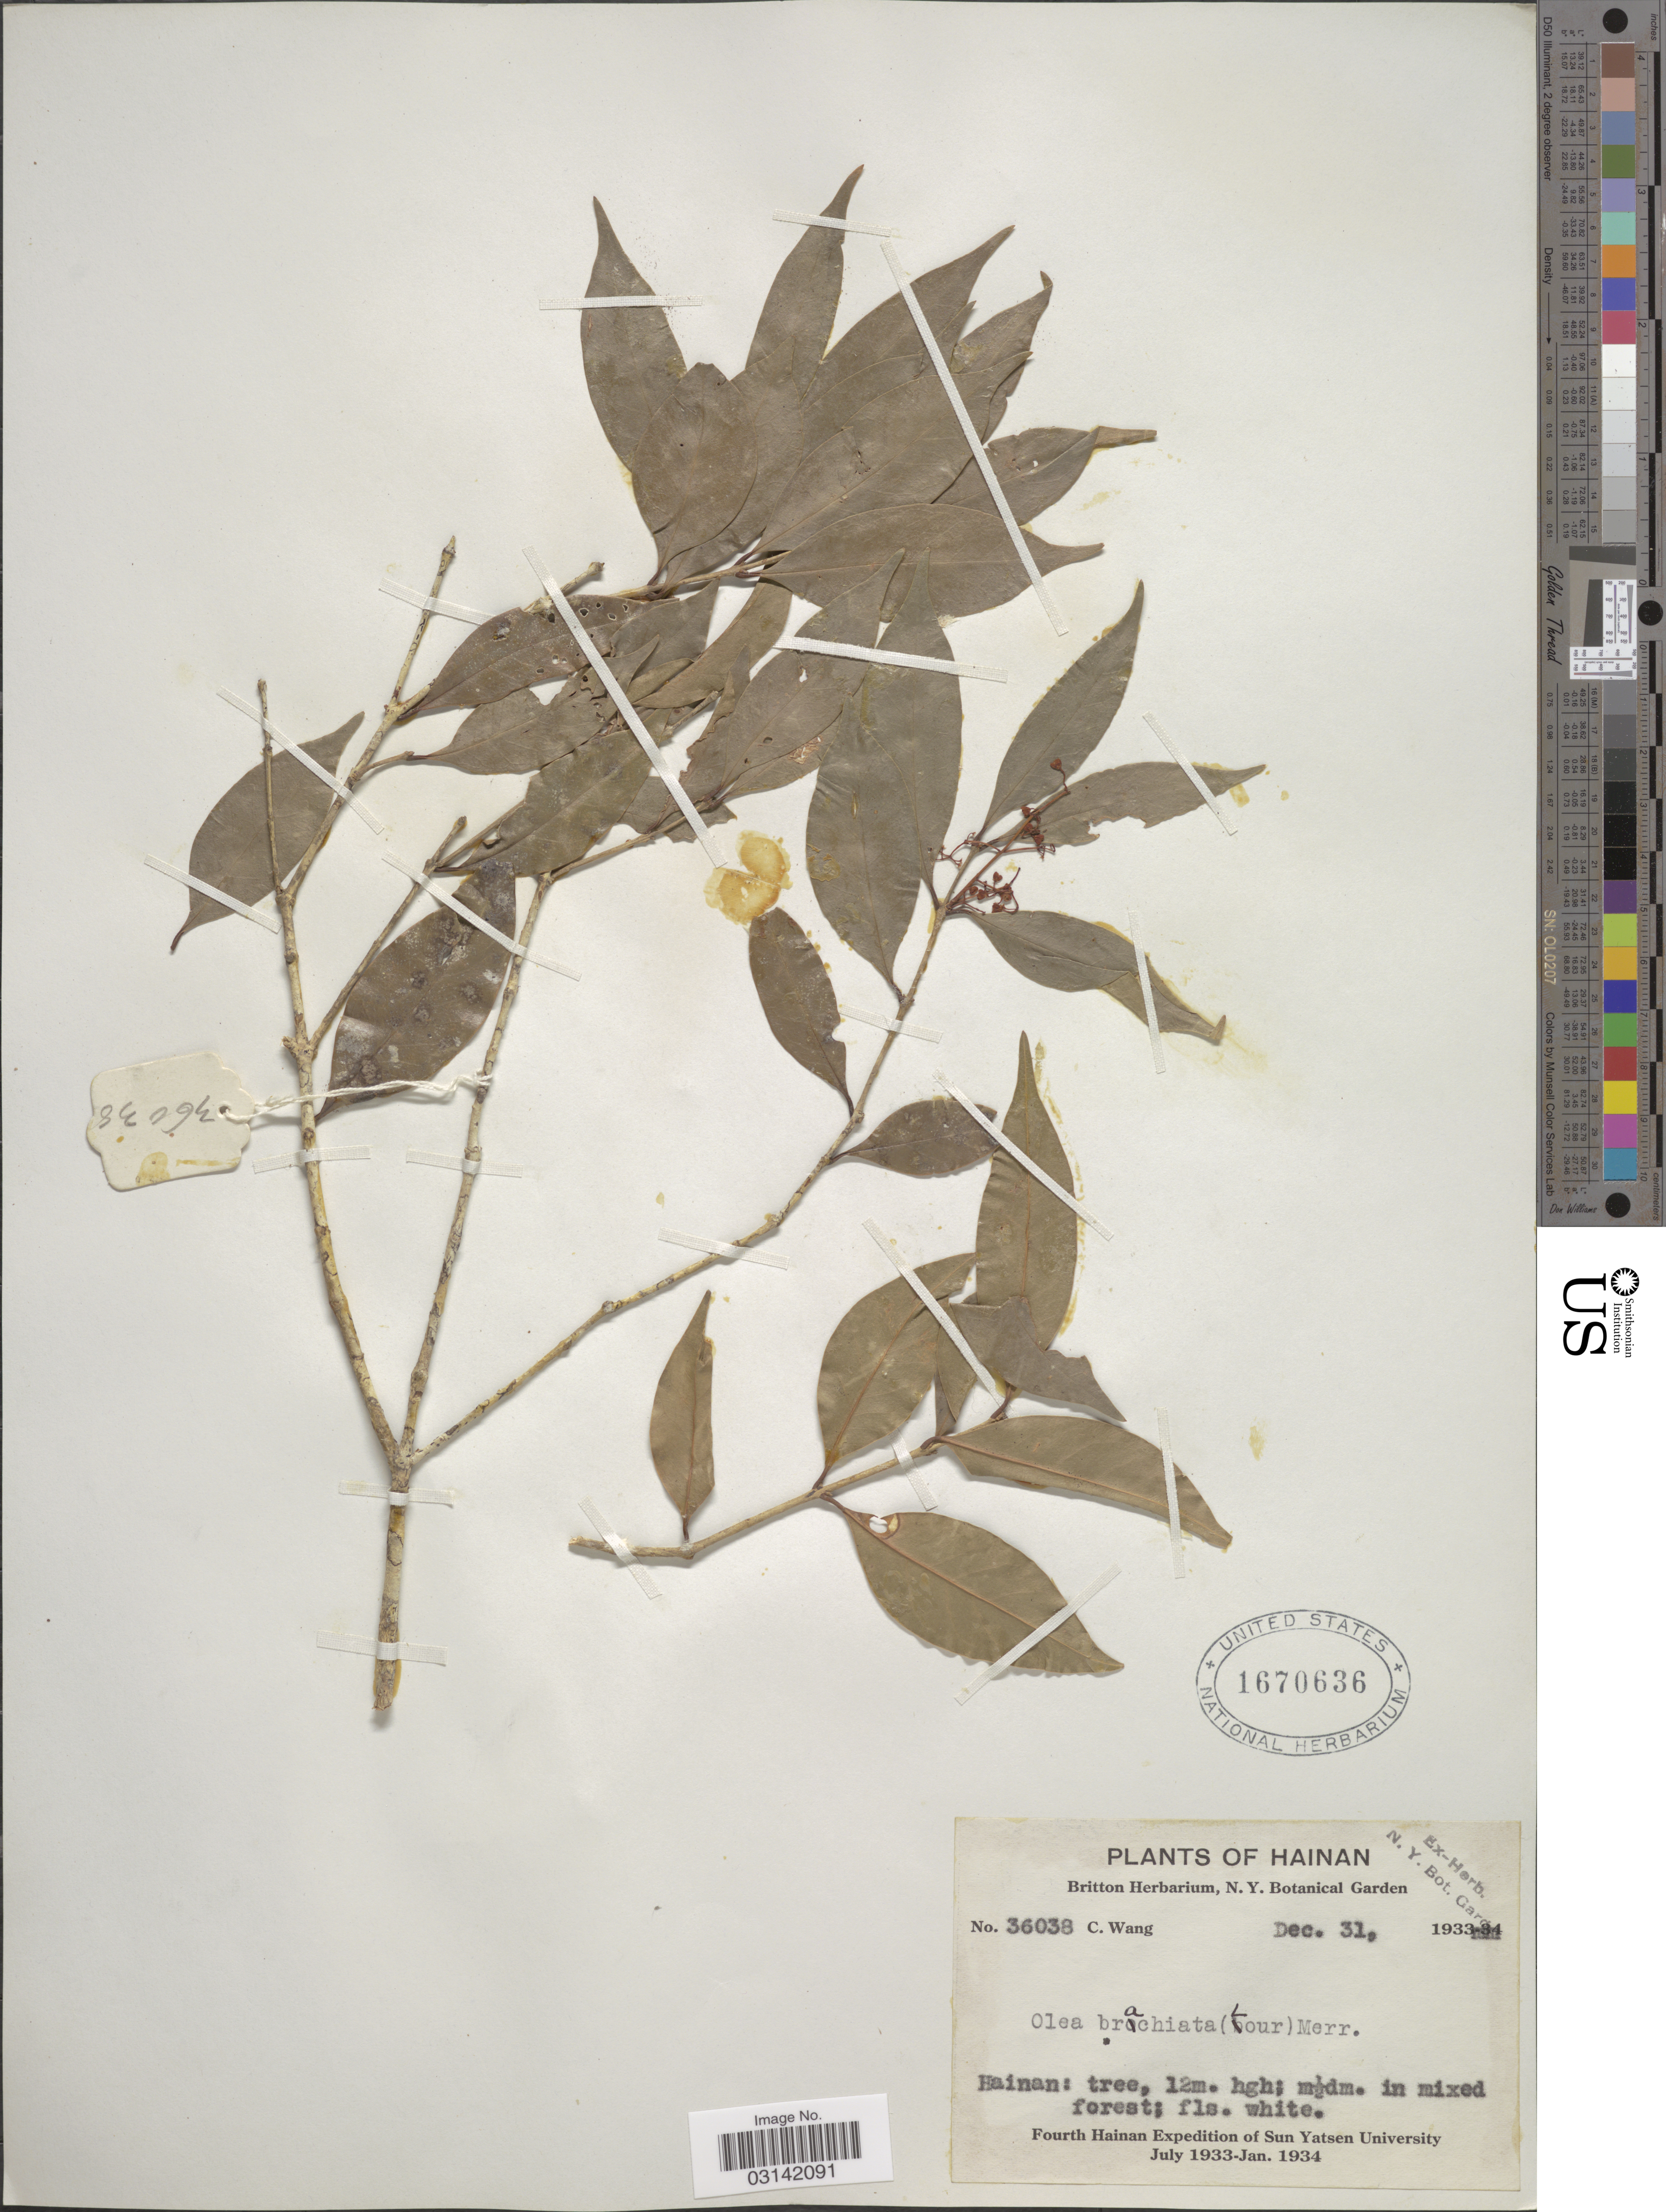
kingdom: Plantae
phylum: Tracheophyta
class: Magnoliopsida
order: Lamiales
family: Oleaceae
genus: Tetrapilus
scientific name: Tetrapilus brachiatus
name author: Lour.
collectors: C. Wang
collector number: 36038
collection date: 1933-12-31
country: China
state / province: Hainan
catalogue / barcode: US 1670636